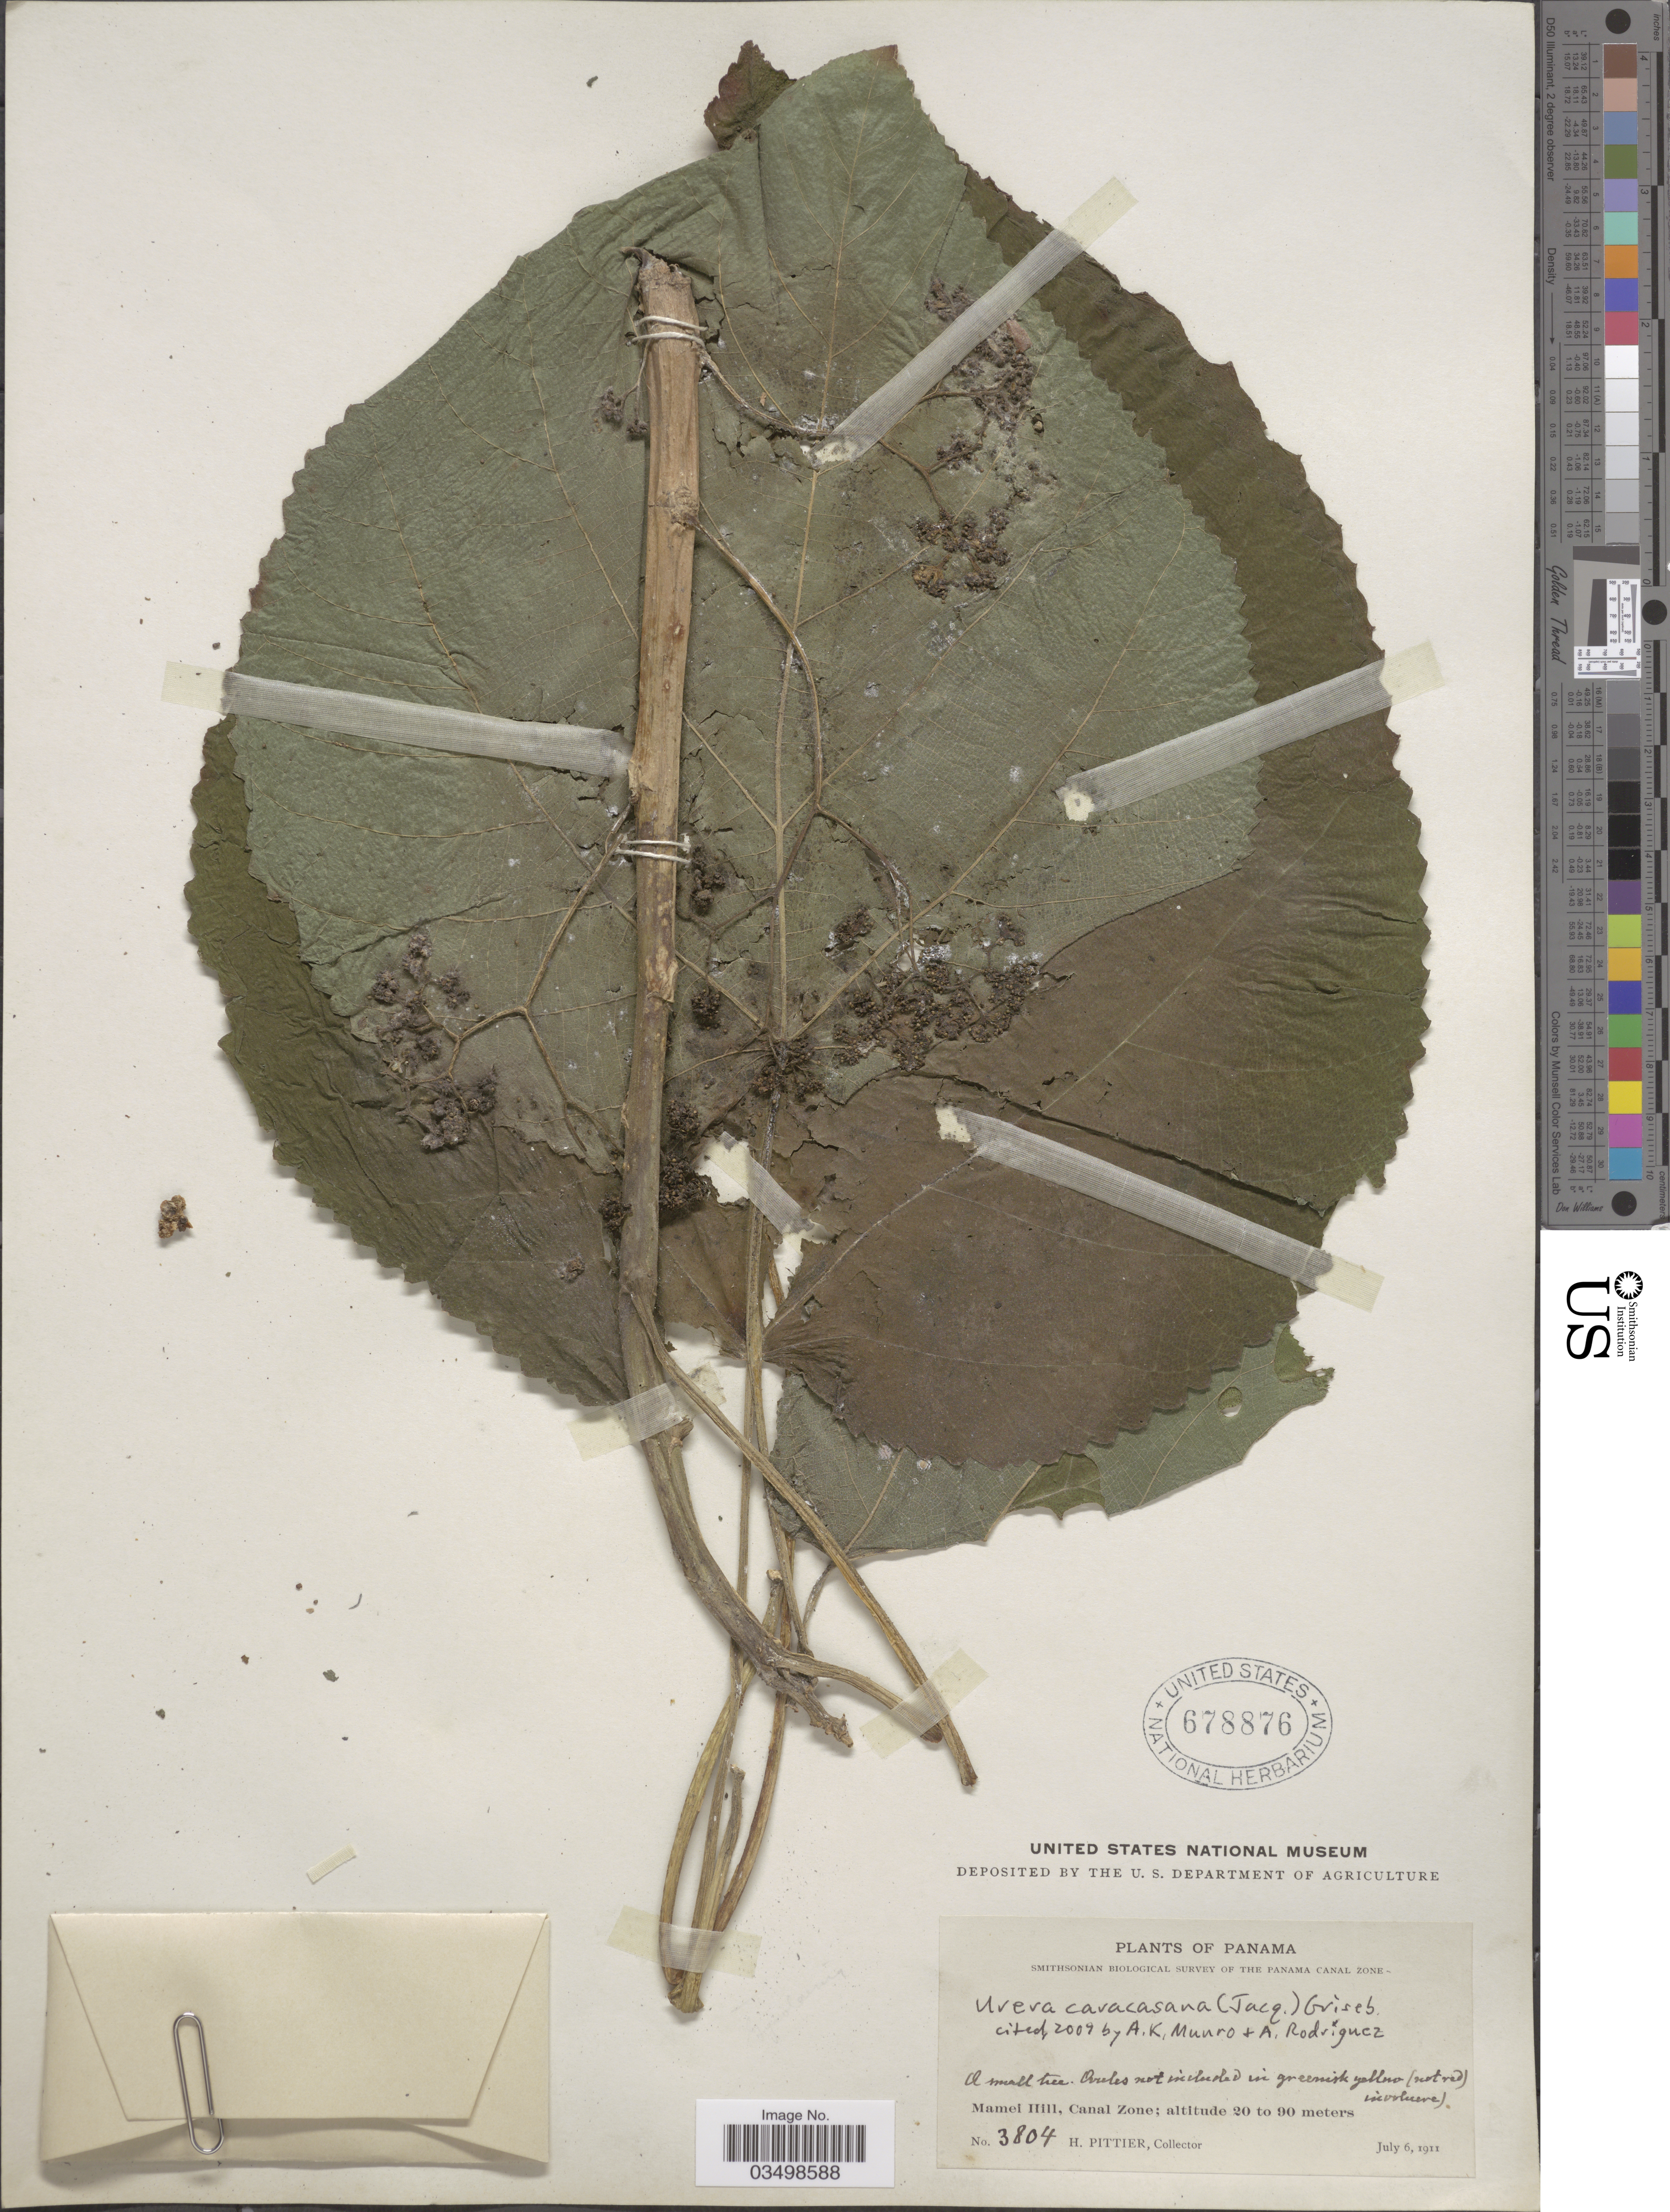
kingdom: Plantae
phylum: Tracheophyta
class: Magnoliopsida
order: Rosales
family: Urticaceae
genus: Urera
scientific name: Urera caracasana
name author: (Jacq.) Gaudich. ex Griseb.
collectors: H. F. Pittier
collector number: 3804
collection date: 1911-07-06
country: Panama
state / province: Colón / Panamá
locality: The Panama Canal Zone, Mamei Hill, Canal Zone.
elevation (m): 20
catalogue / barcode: US 678876